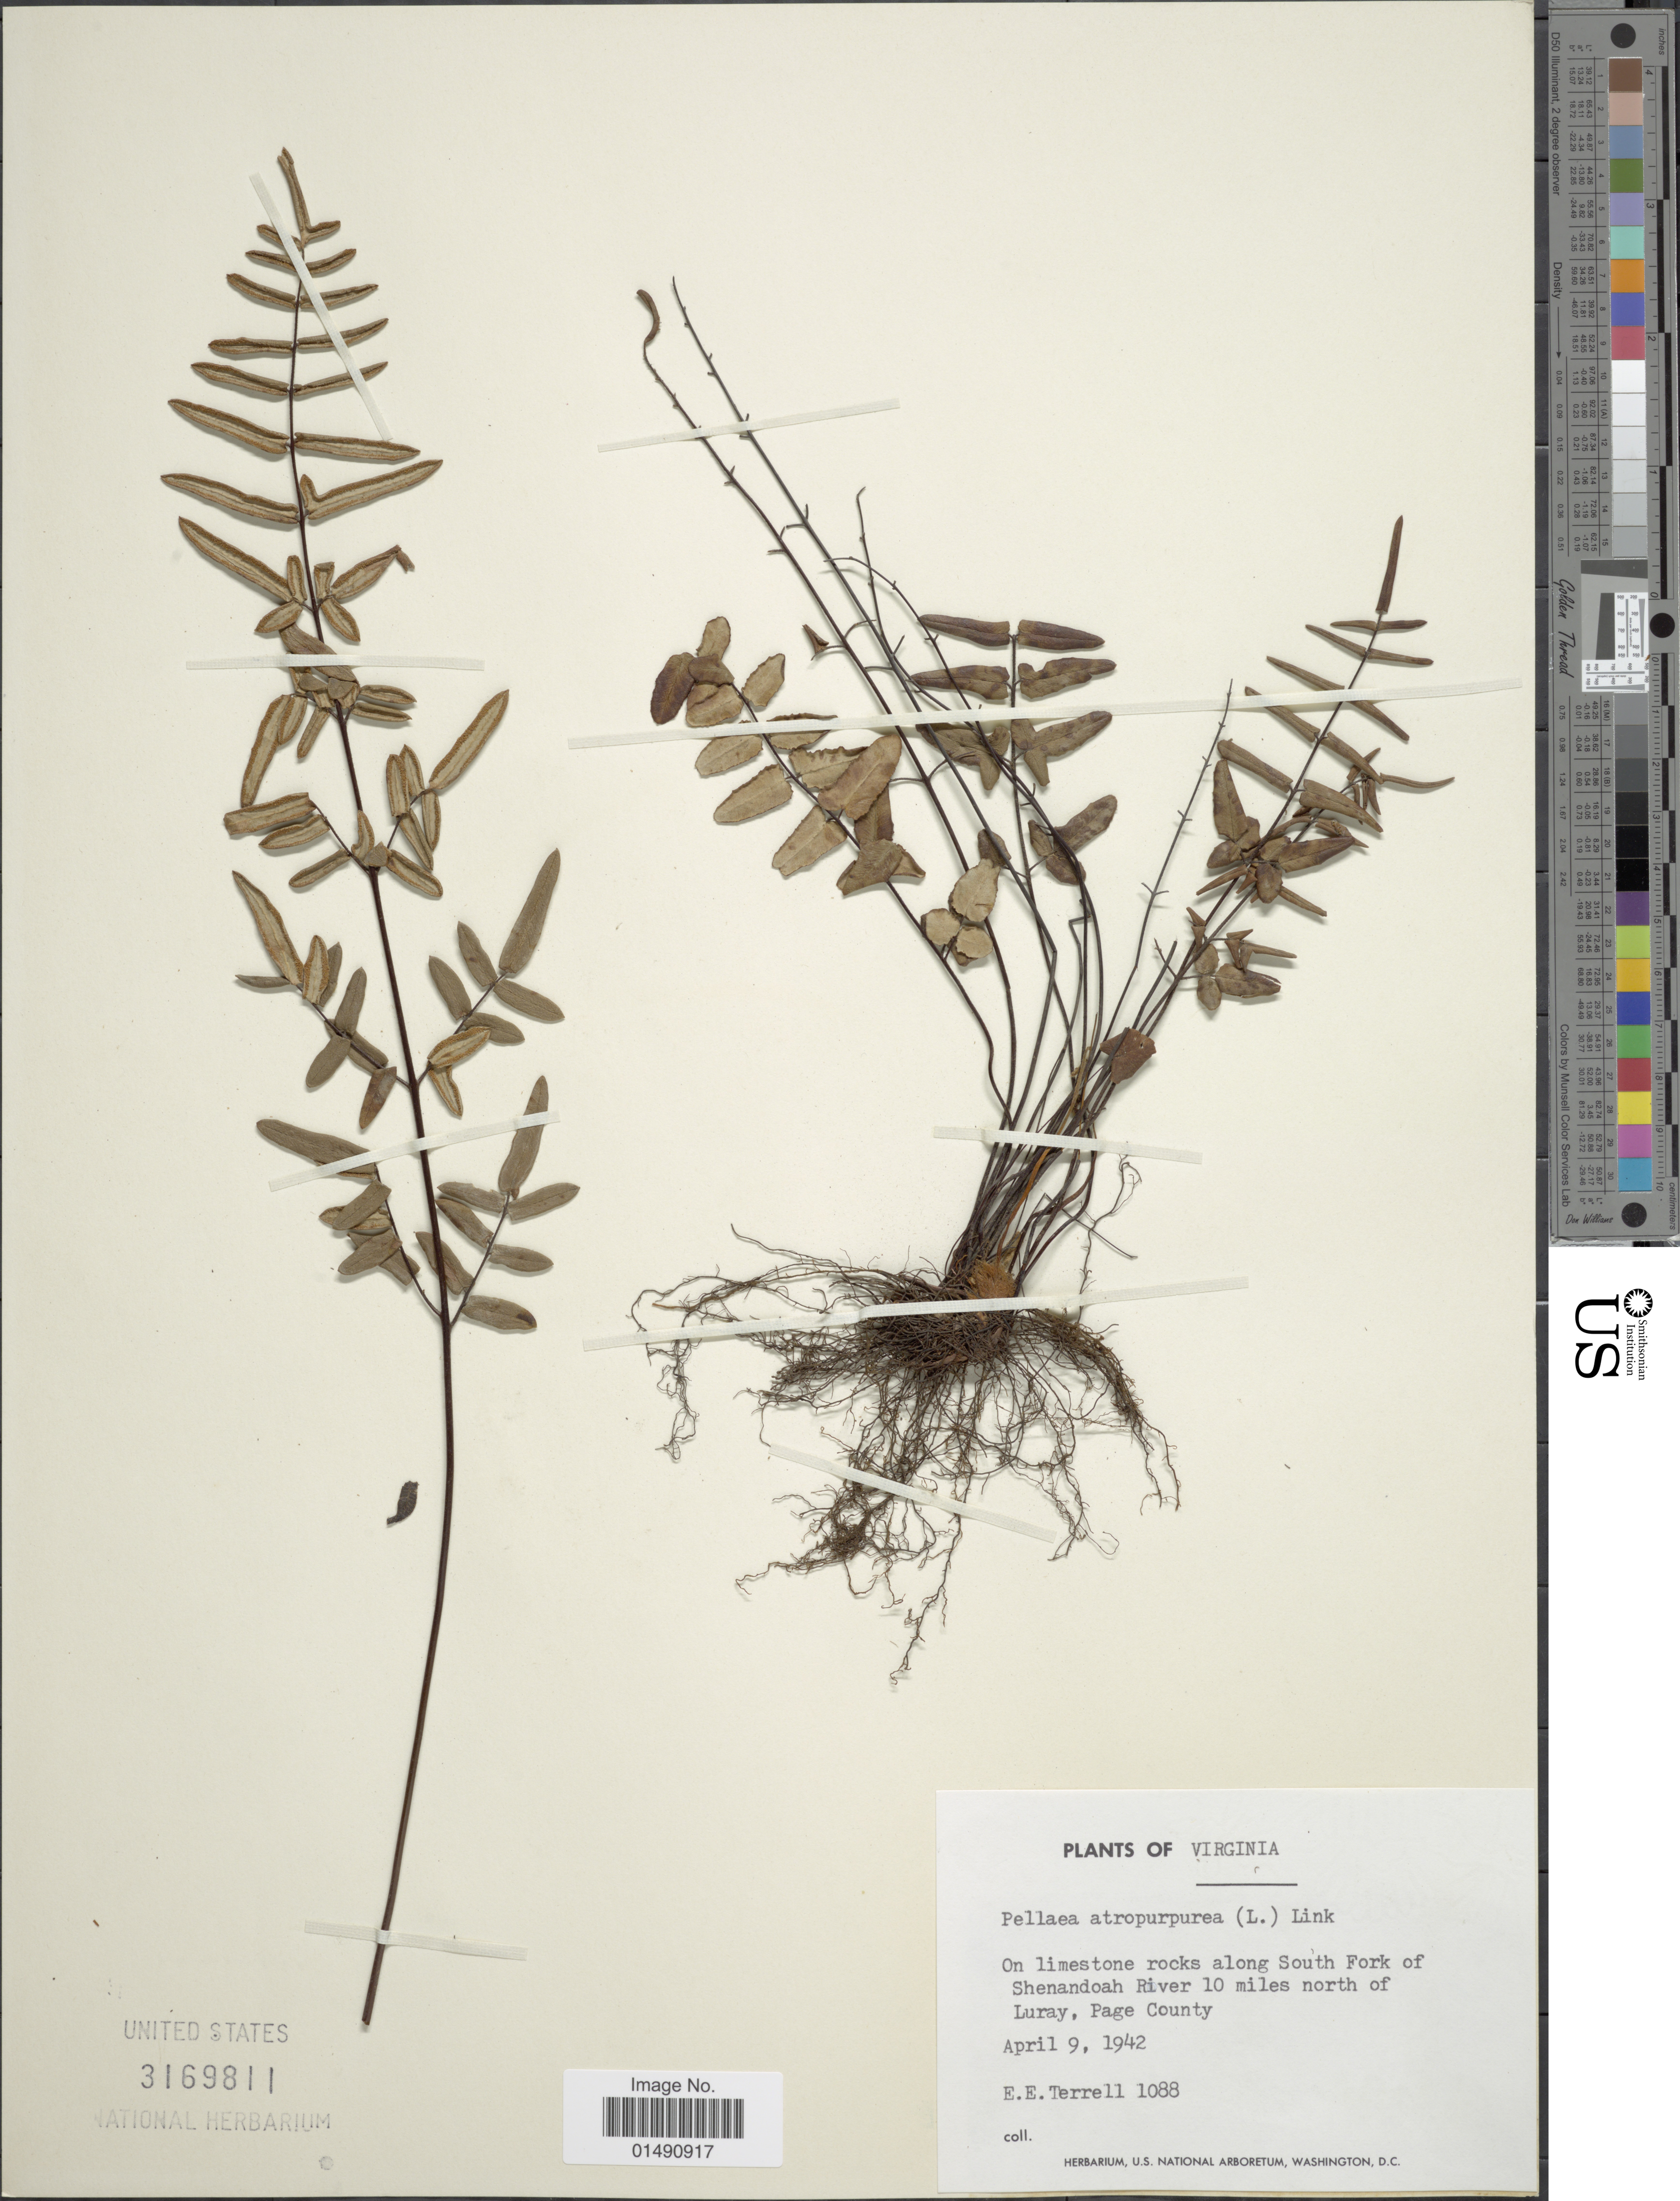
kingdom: Plantae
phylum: Tracheophyta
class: Polypodiopsida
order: Polypodiales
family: Pteridaceae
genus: Pellaea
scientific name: Pellaea atropurpurea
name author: (L.) Link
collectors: E. E. Terrell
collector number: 1088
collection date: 1942-04-09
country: United States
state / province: Virginia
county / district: Page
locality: On limeston rock along South Park of Shenandoah River 10 miles north of Luray, Page County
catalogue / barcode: US 3169811